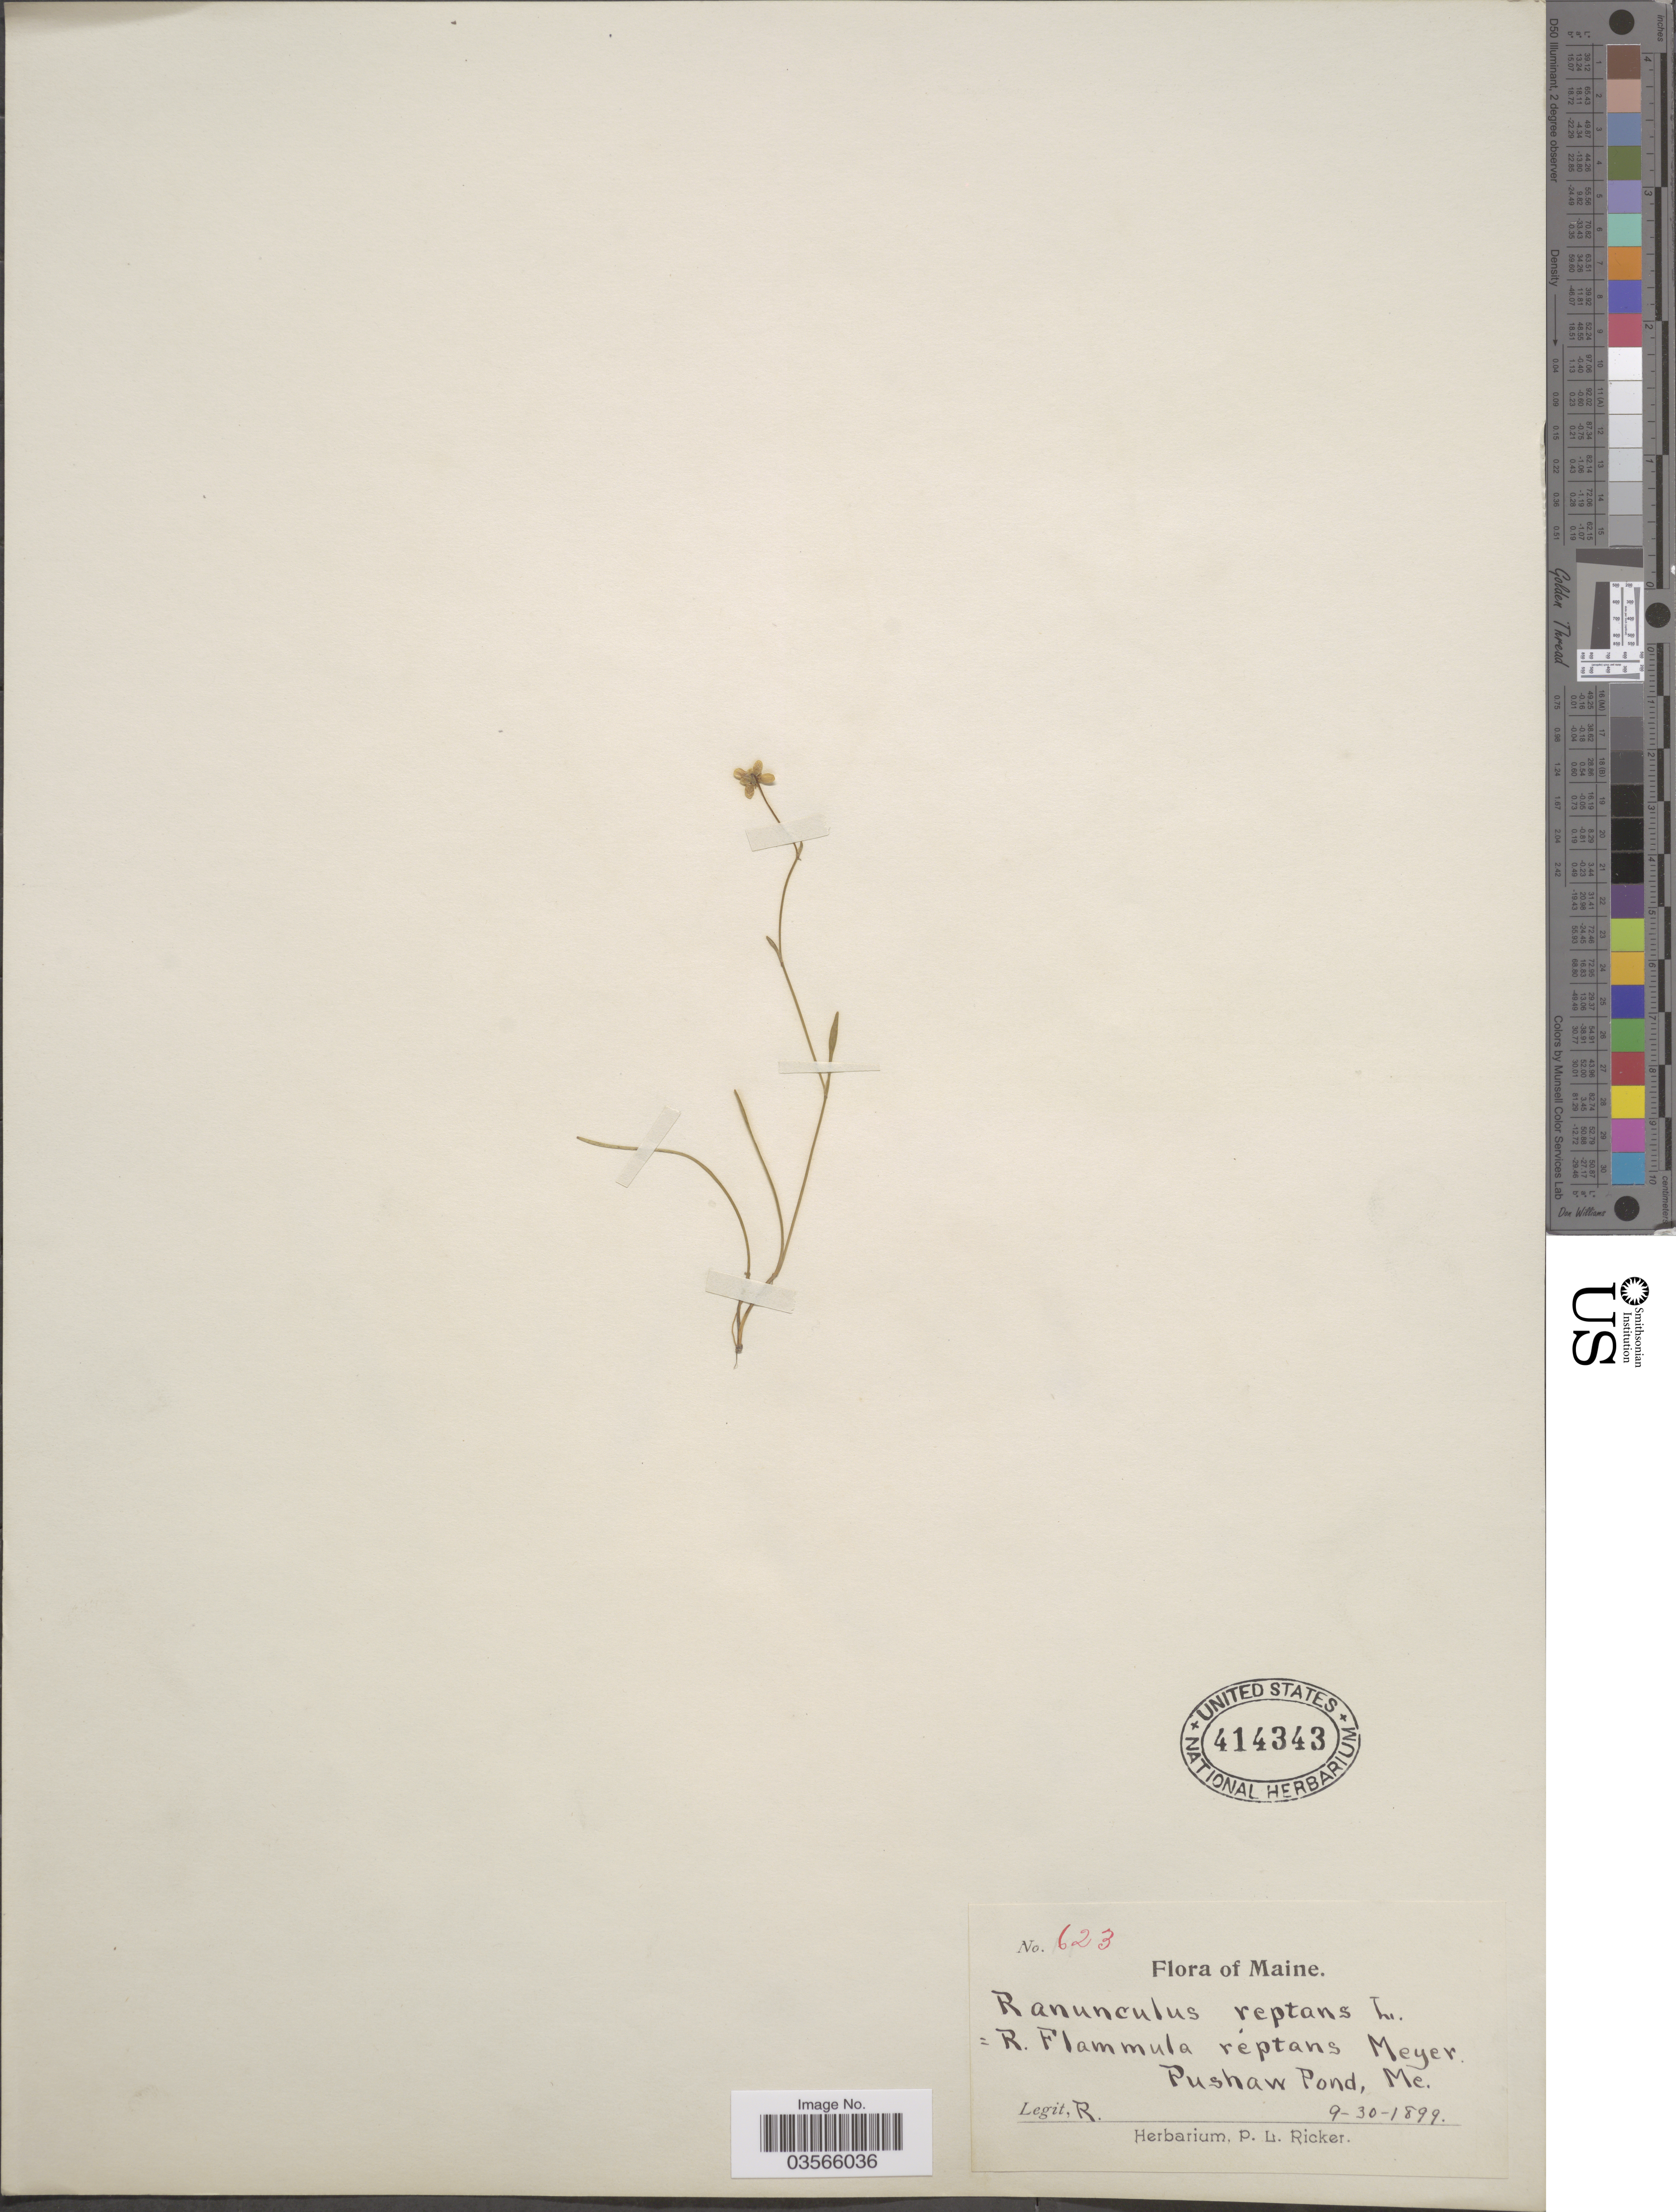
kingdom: Plantae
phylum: Tracheophyta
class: Magnoliopsida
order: Ranunculales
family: Ranunculaceae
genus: Ranunculus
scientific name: Ranunculus flammula var. filiformis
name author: (Michx.) Hook.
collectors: P. Ricker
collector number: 623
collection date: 1899-09-30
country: United States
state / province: Maine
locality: Pushaw Pond.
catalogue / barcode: US 414343